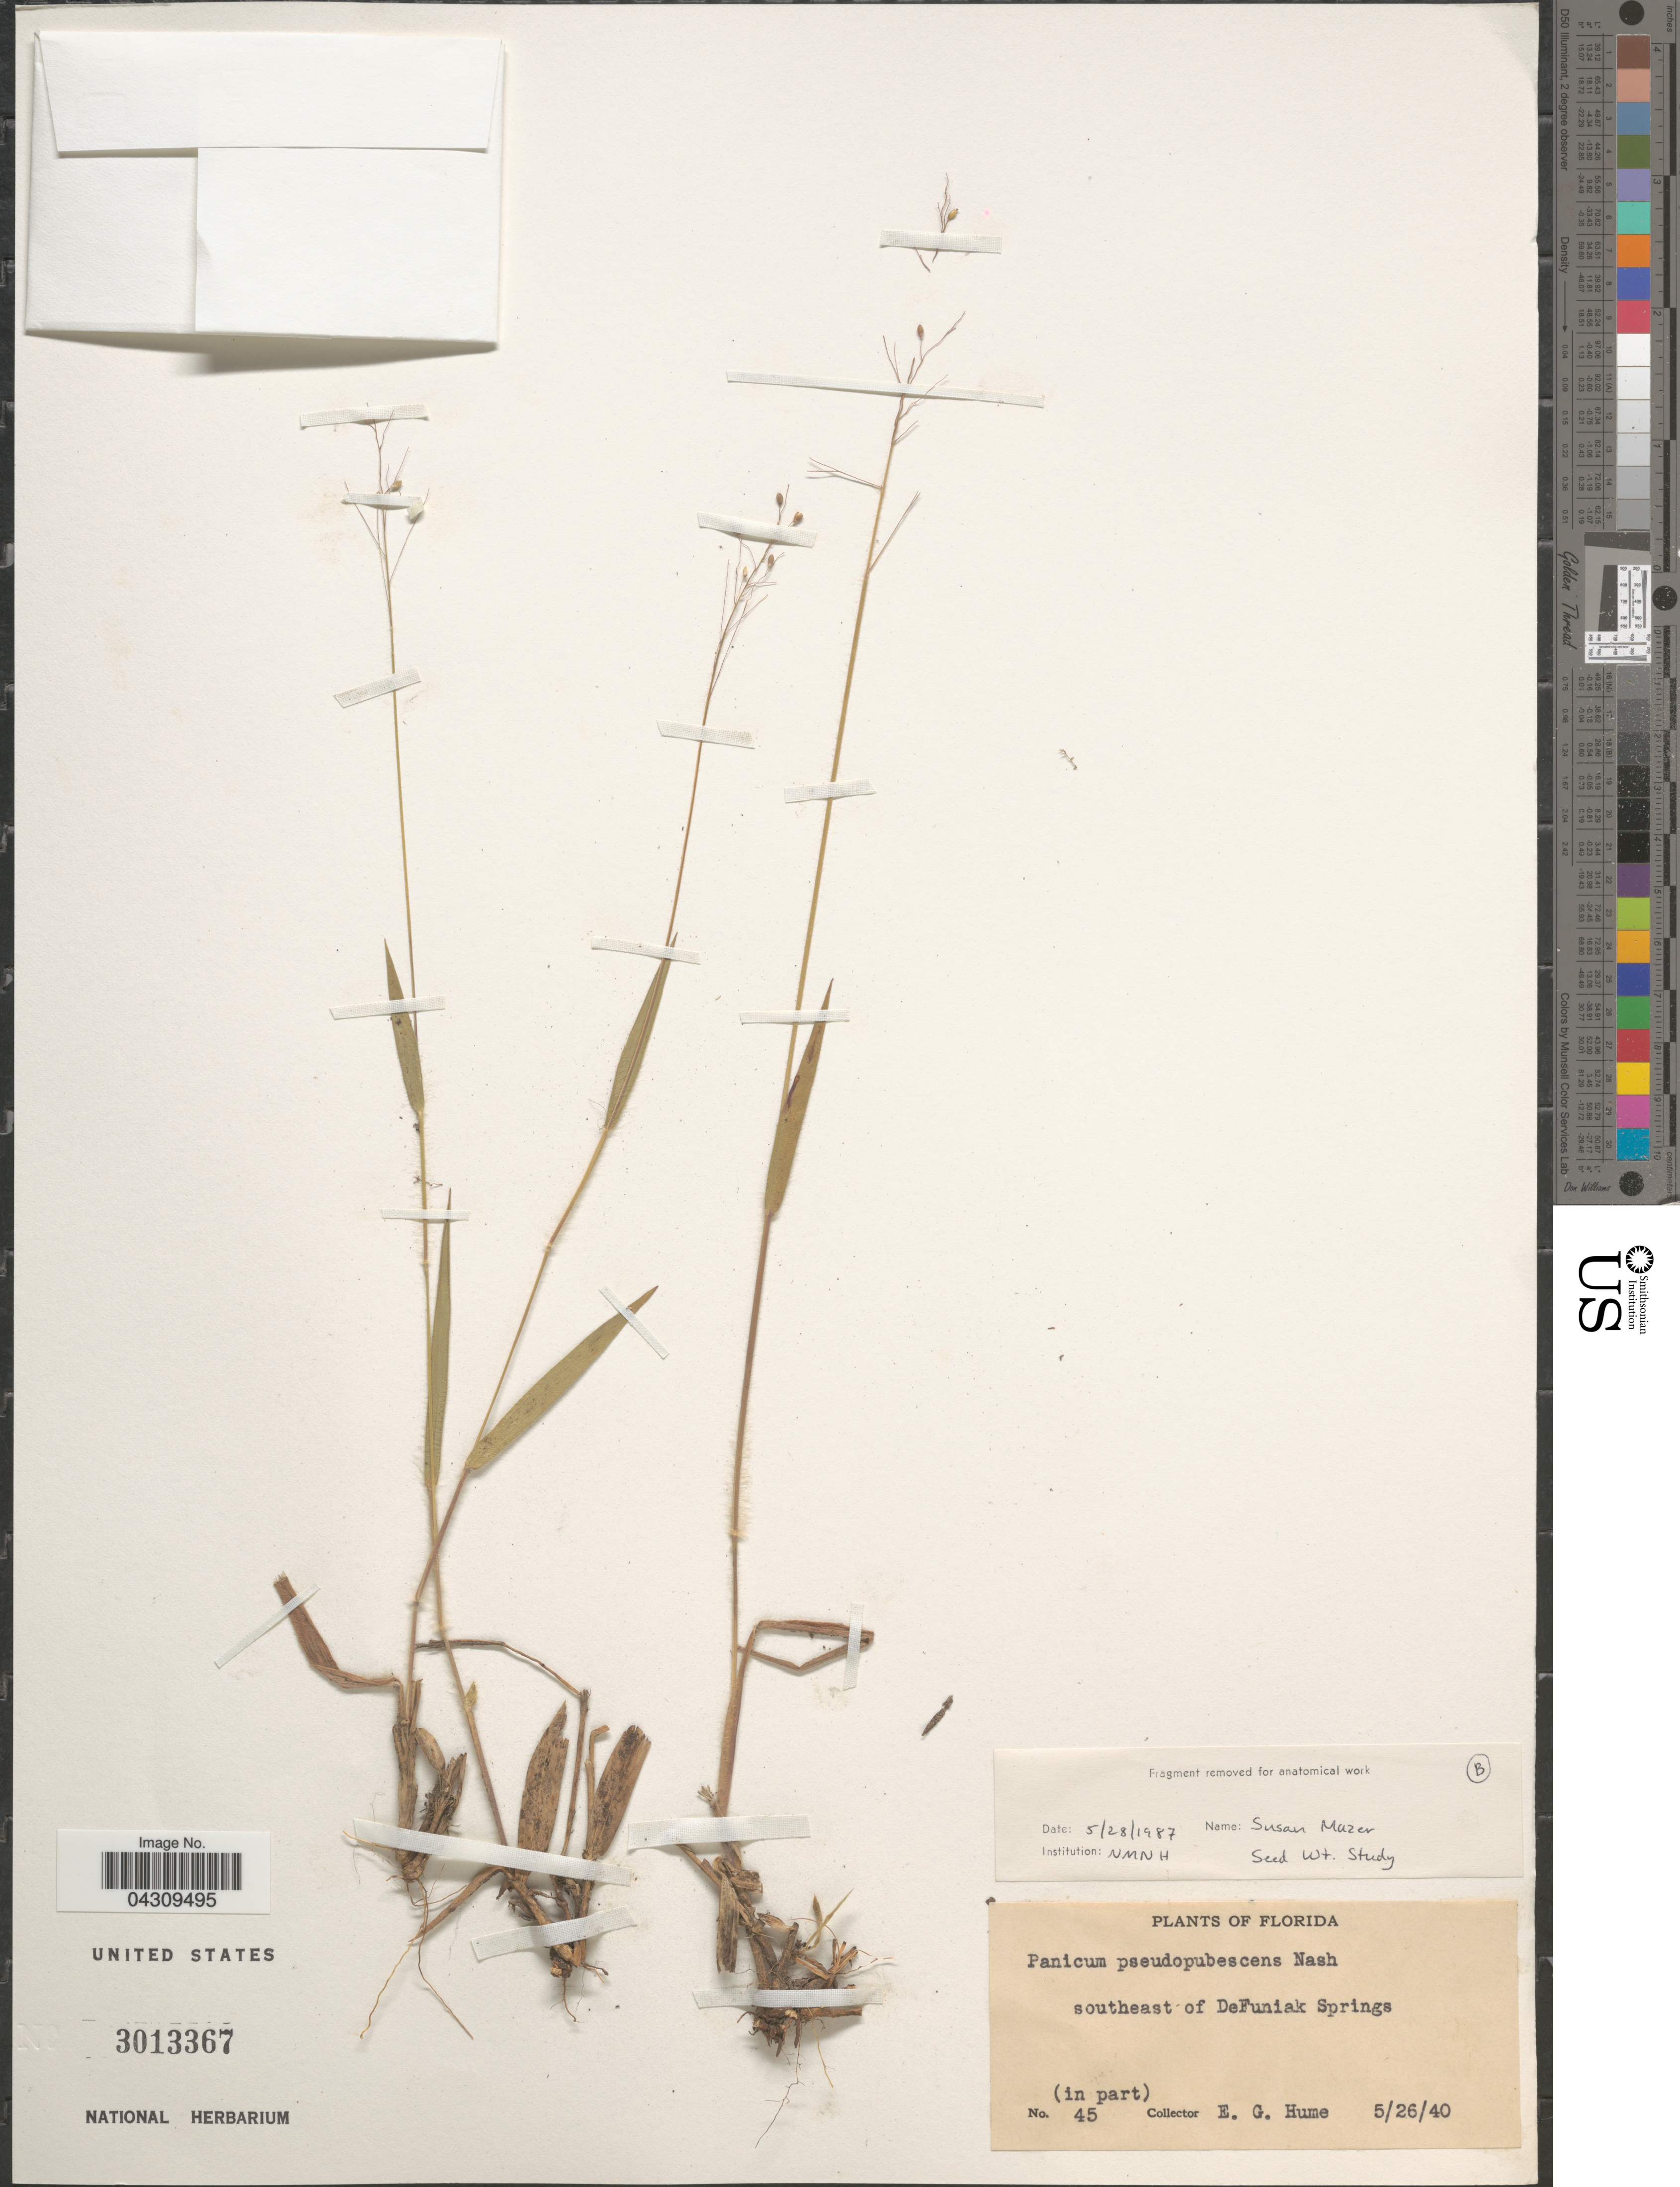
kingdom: Plantae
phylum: Tracheophyta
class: Liliopsida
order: Poales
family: Poaceae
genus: Dichanthelium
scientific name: Dichanthelium acuminatum var. acuminatum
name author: (Sw.) Gould & C.A. Clark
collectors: E. Hume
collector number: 45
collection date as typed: Transcribed d/m/y: 26/5/40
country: United States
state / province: Florida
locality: Southeast of DeFuniak Springs.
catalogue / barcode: US 3013367